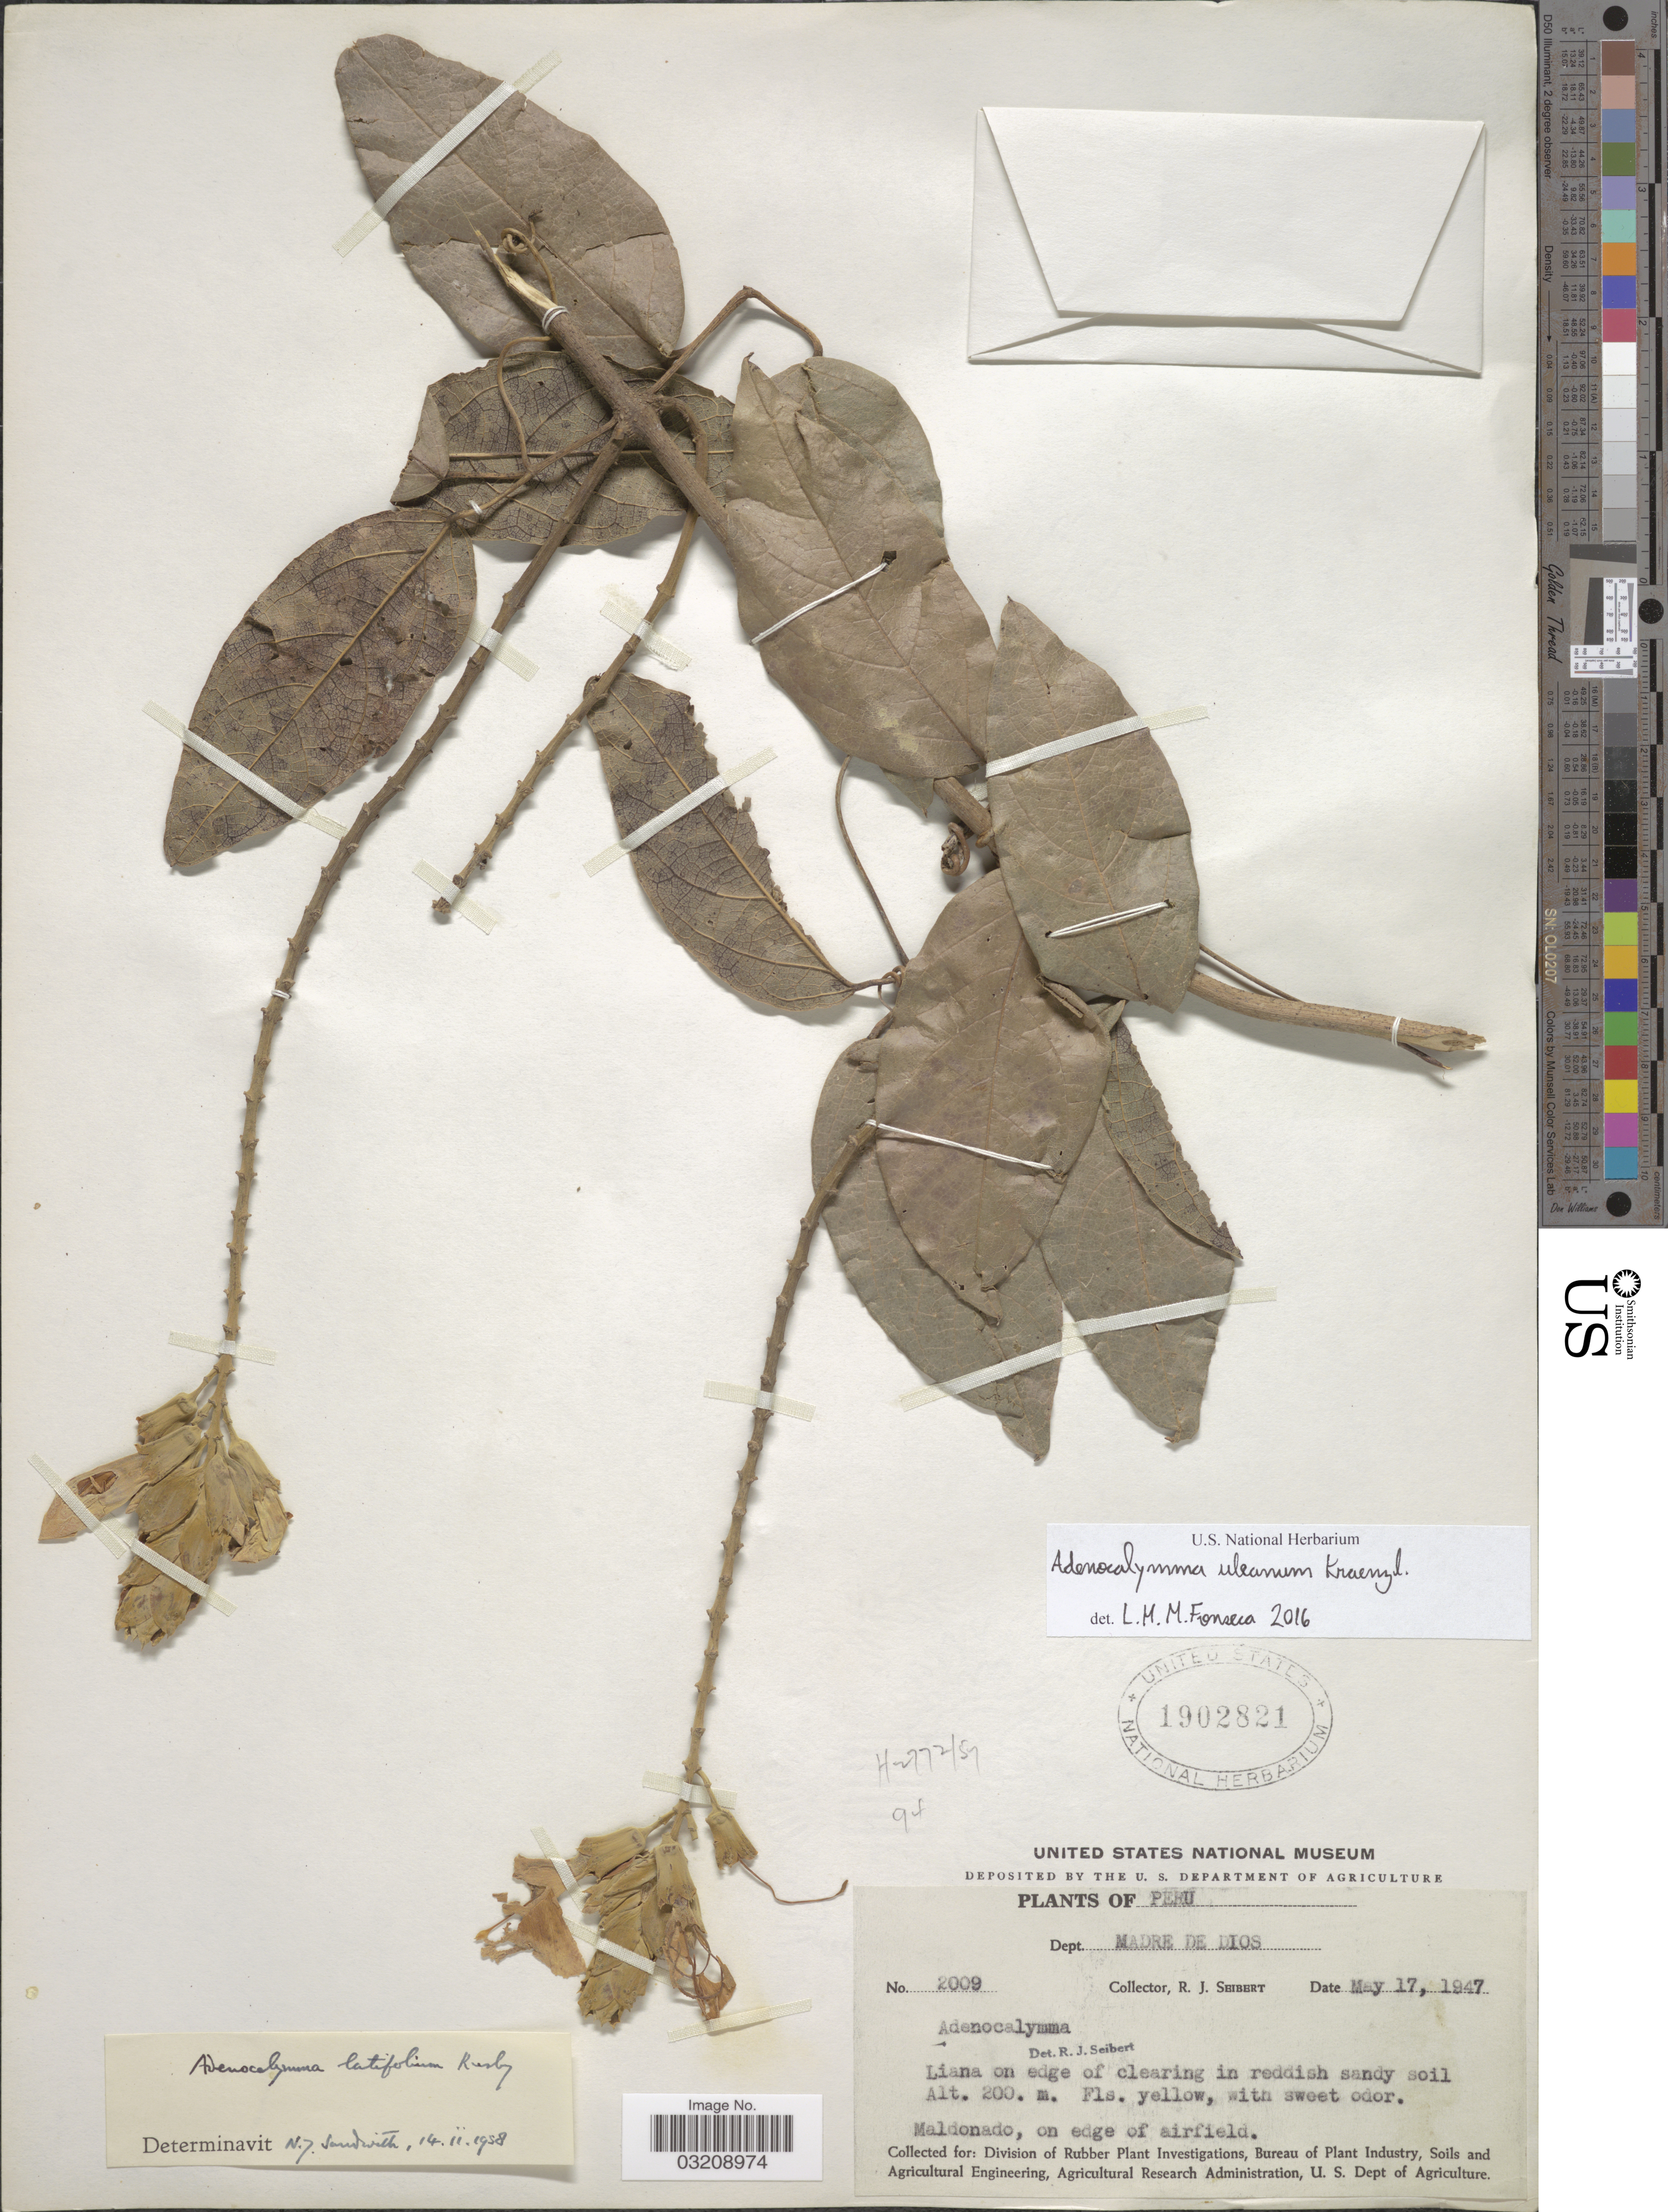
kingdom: Plantae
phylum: Tracheophyta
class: Magnoliopsida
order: Lamiales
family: Bignoniaceae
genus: Adenocalymma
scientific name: Adenocalymma uleanum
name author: Kraenzl.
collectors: R. J. Seibert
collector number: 2009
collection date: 1947-05-17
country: Peru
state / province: Madre de Dios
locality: Dept. Madre de Dios. Maldonado, on edge of airfield.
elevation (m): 200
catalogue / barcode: US 19025821